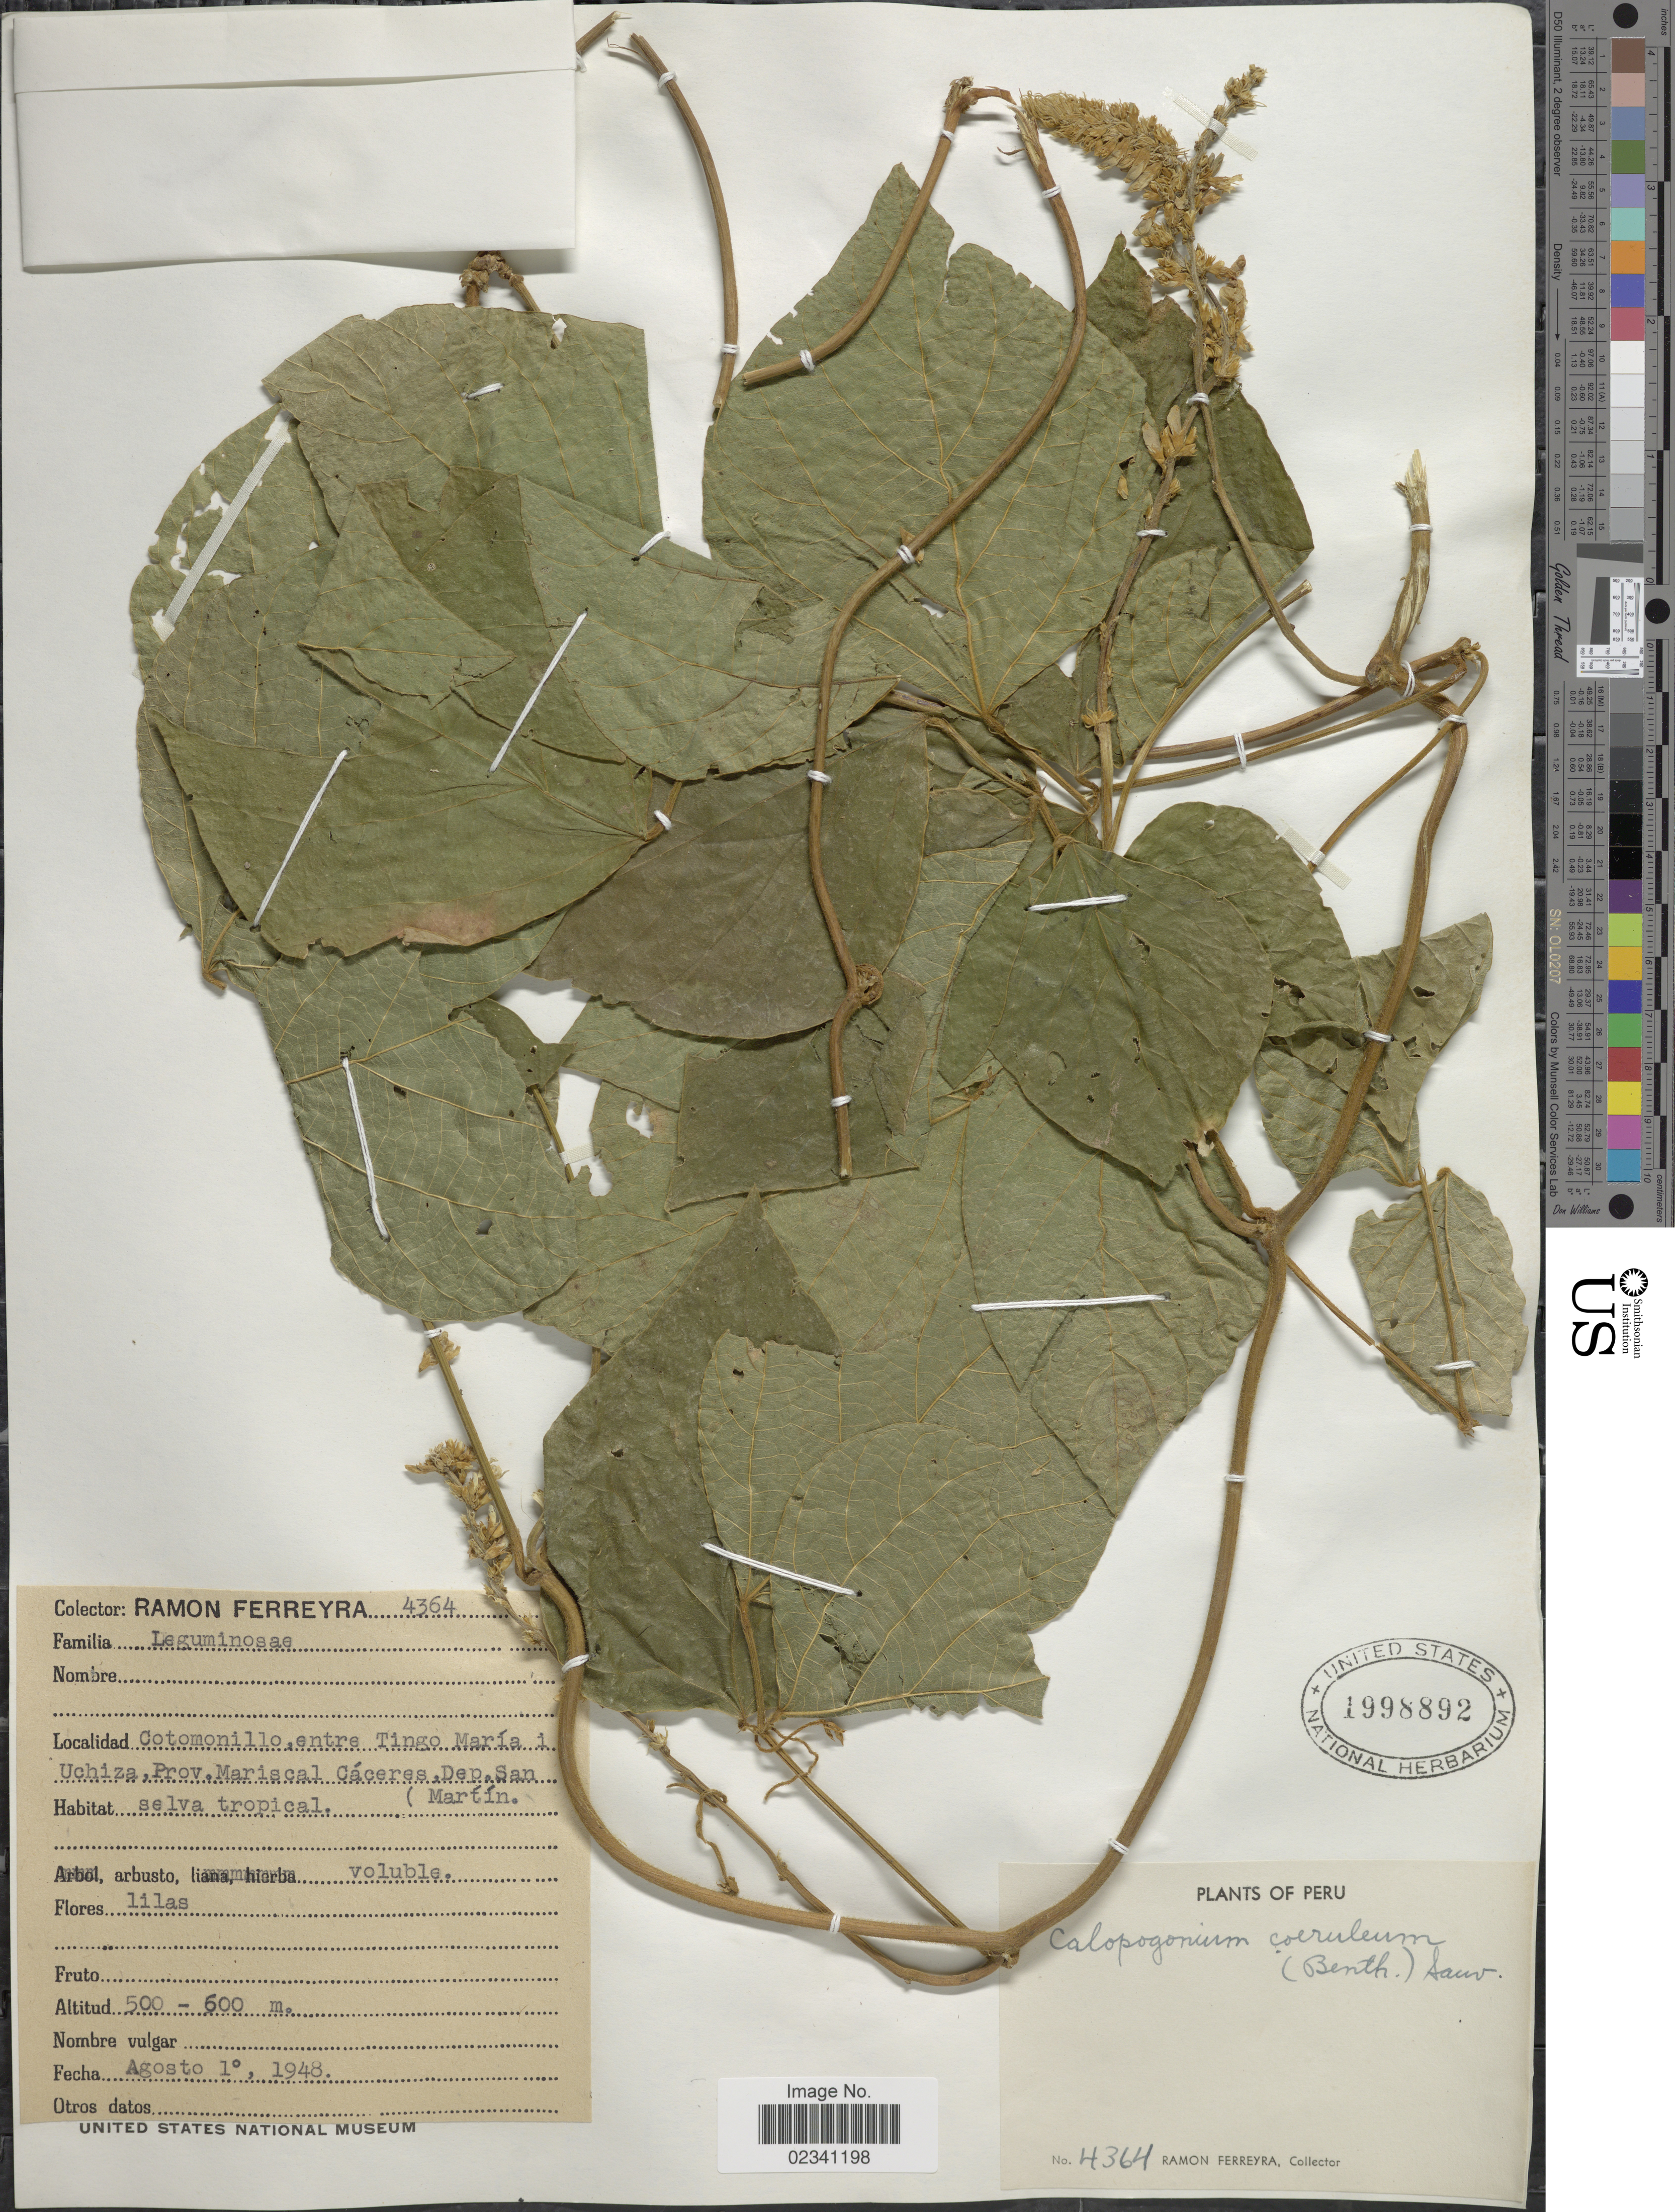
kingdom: Plantae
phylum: Tracheophyta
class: Magnoliopsida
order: Fabales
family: Fabaceae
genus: Calopogonium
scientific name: Calopogonium caeruleum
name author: (Benth.) C. Wright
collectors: R. A. Ferreyra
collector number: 4364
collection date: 1948-08-01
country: Peru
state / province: San Martín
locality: Cotomonillo, entre Tingo Maria i Uchiza, Prov. Mariscal Caceres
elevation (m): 500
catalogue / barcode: US 1998892